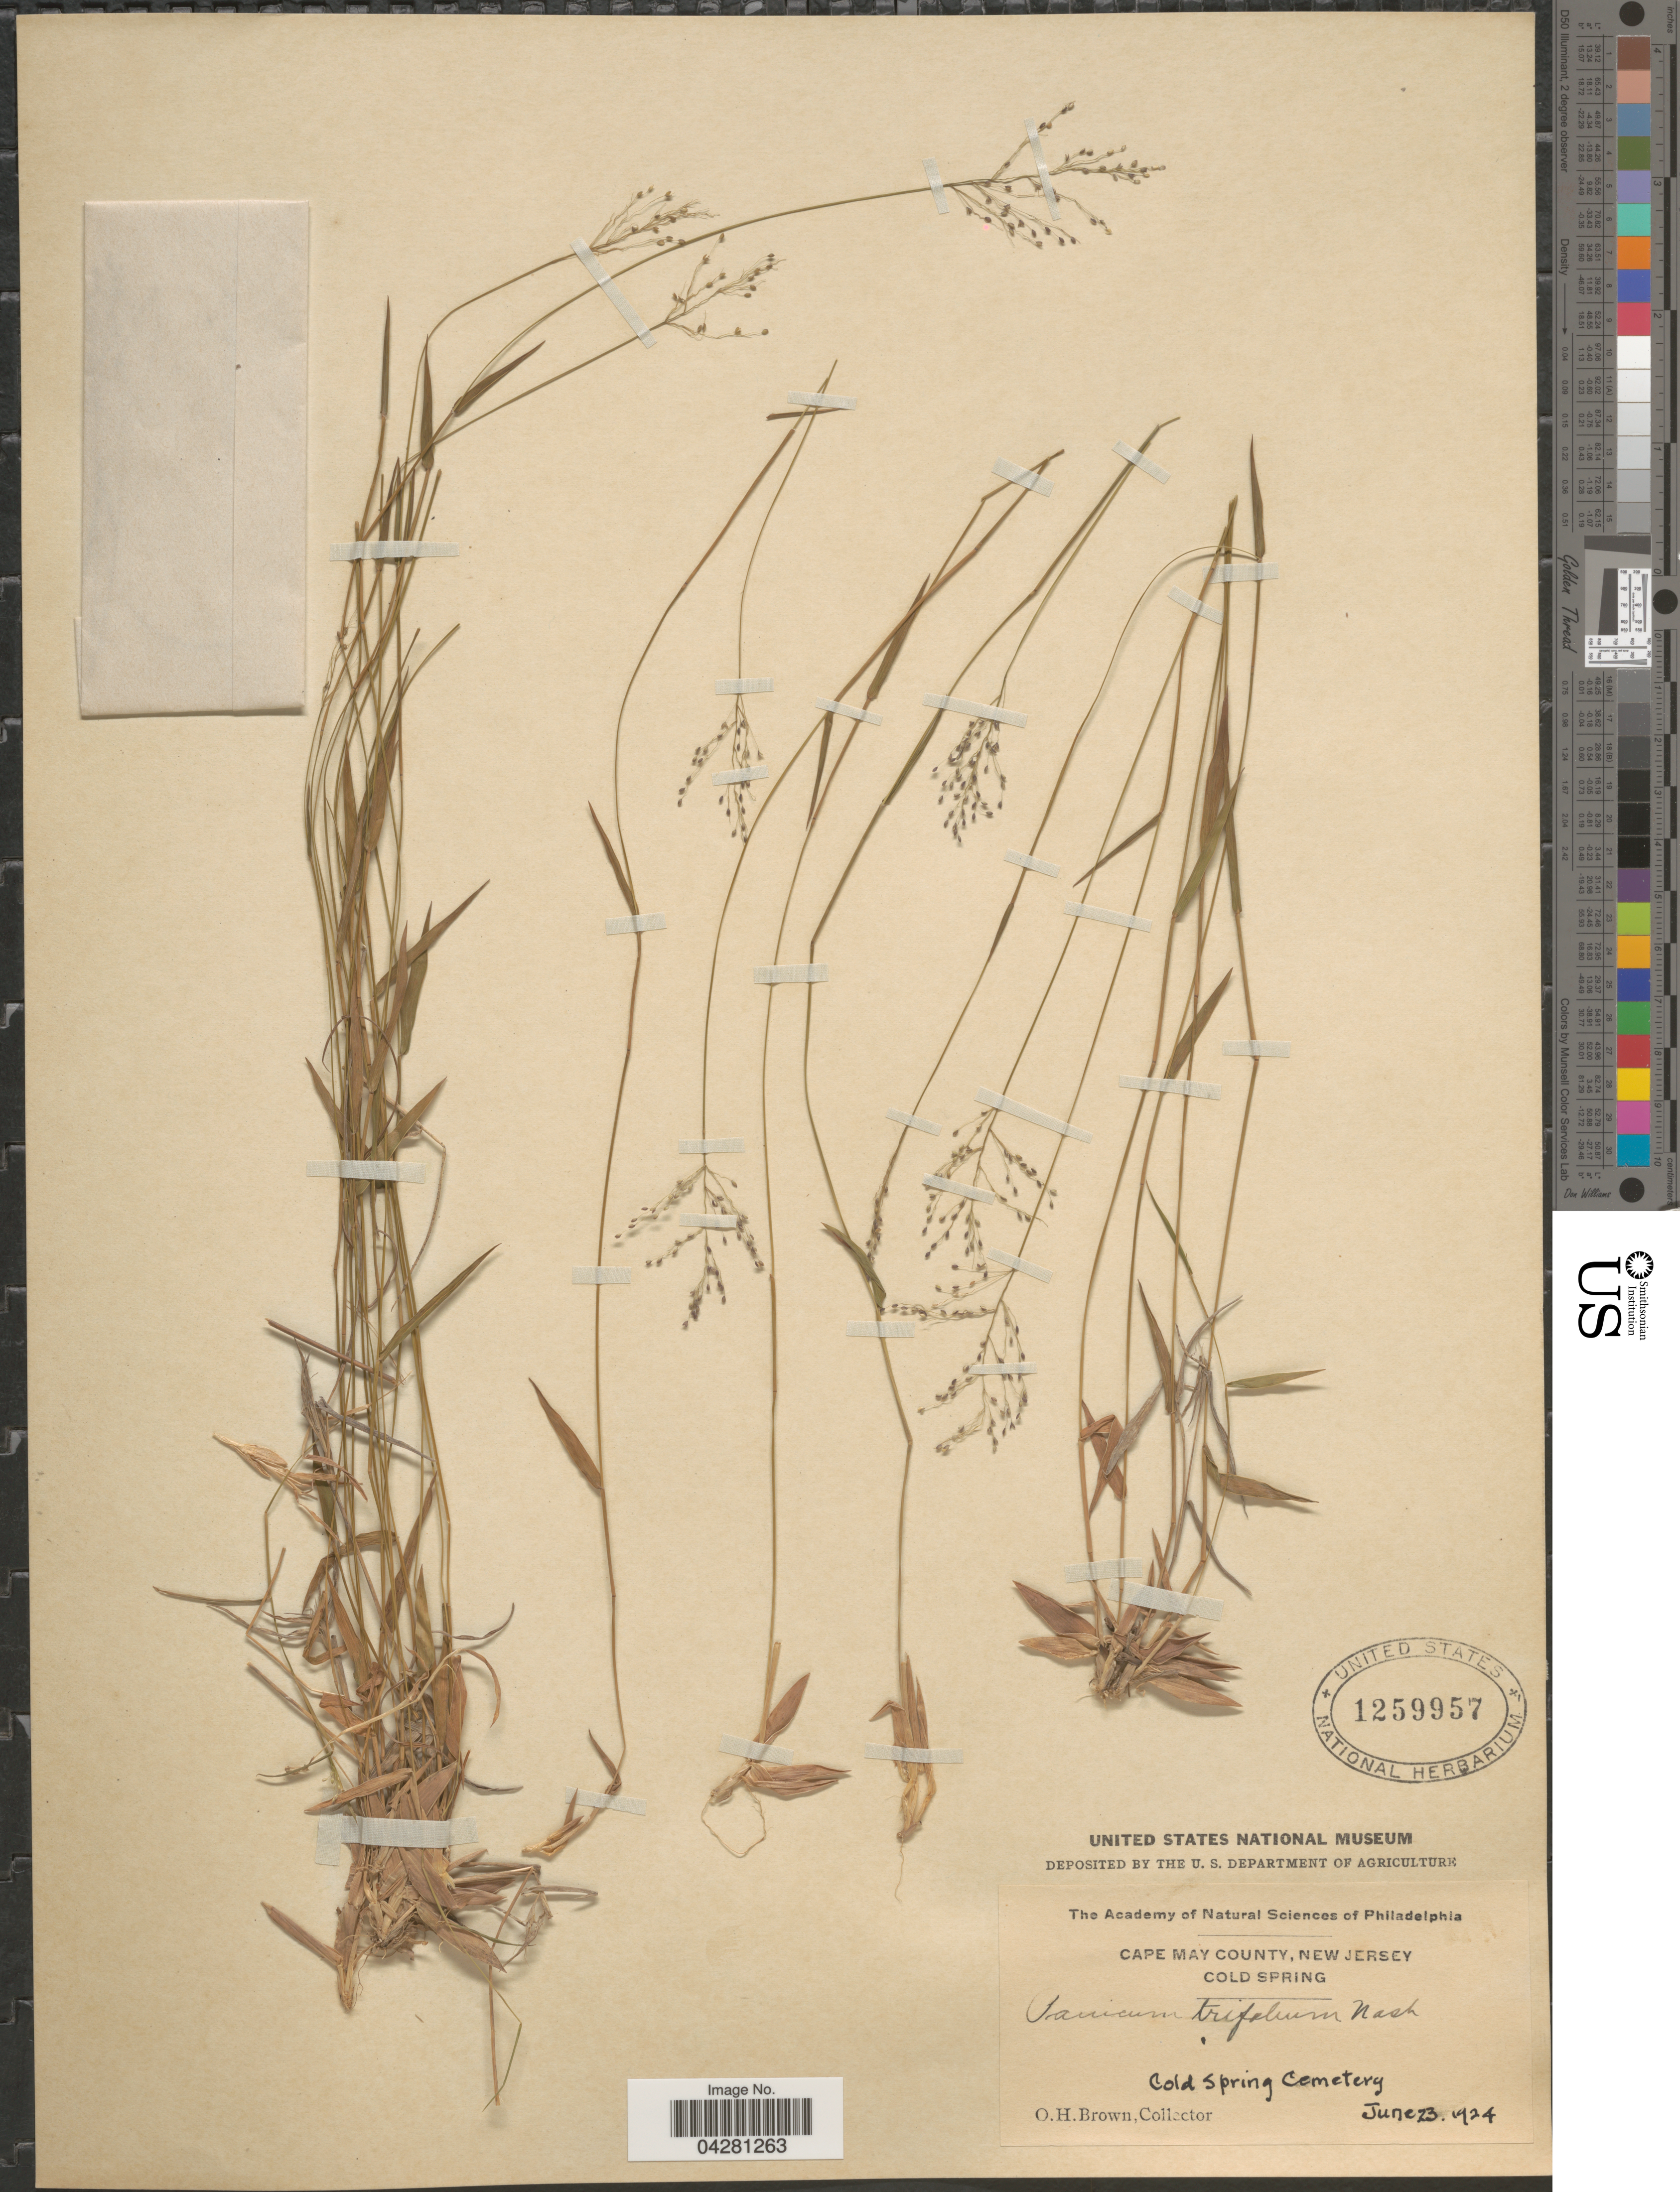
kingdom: Plantae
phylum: Tracheophyta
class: Liliopsida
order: Poales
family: Poaceae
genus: Dichanthelium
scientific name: Dichanthelium dichotomum var. unciphyllum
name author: (Trin.) Davidse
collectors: O. Brown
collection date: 1924-06-23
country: United States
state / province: New Jersey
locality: Cape May County. Cold Spring. Cold Spring Cemetery.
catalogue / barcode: US 1259957